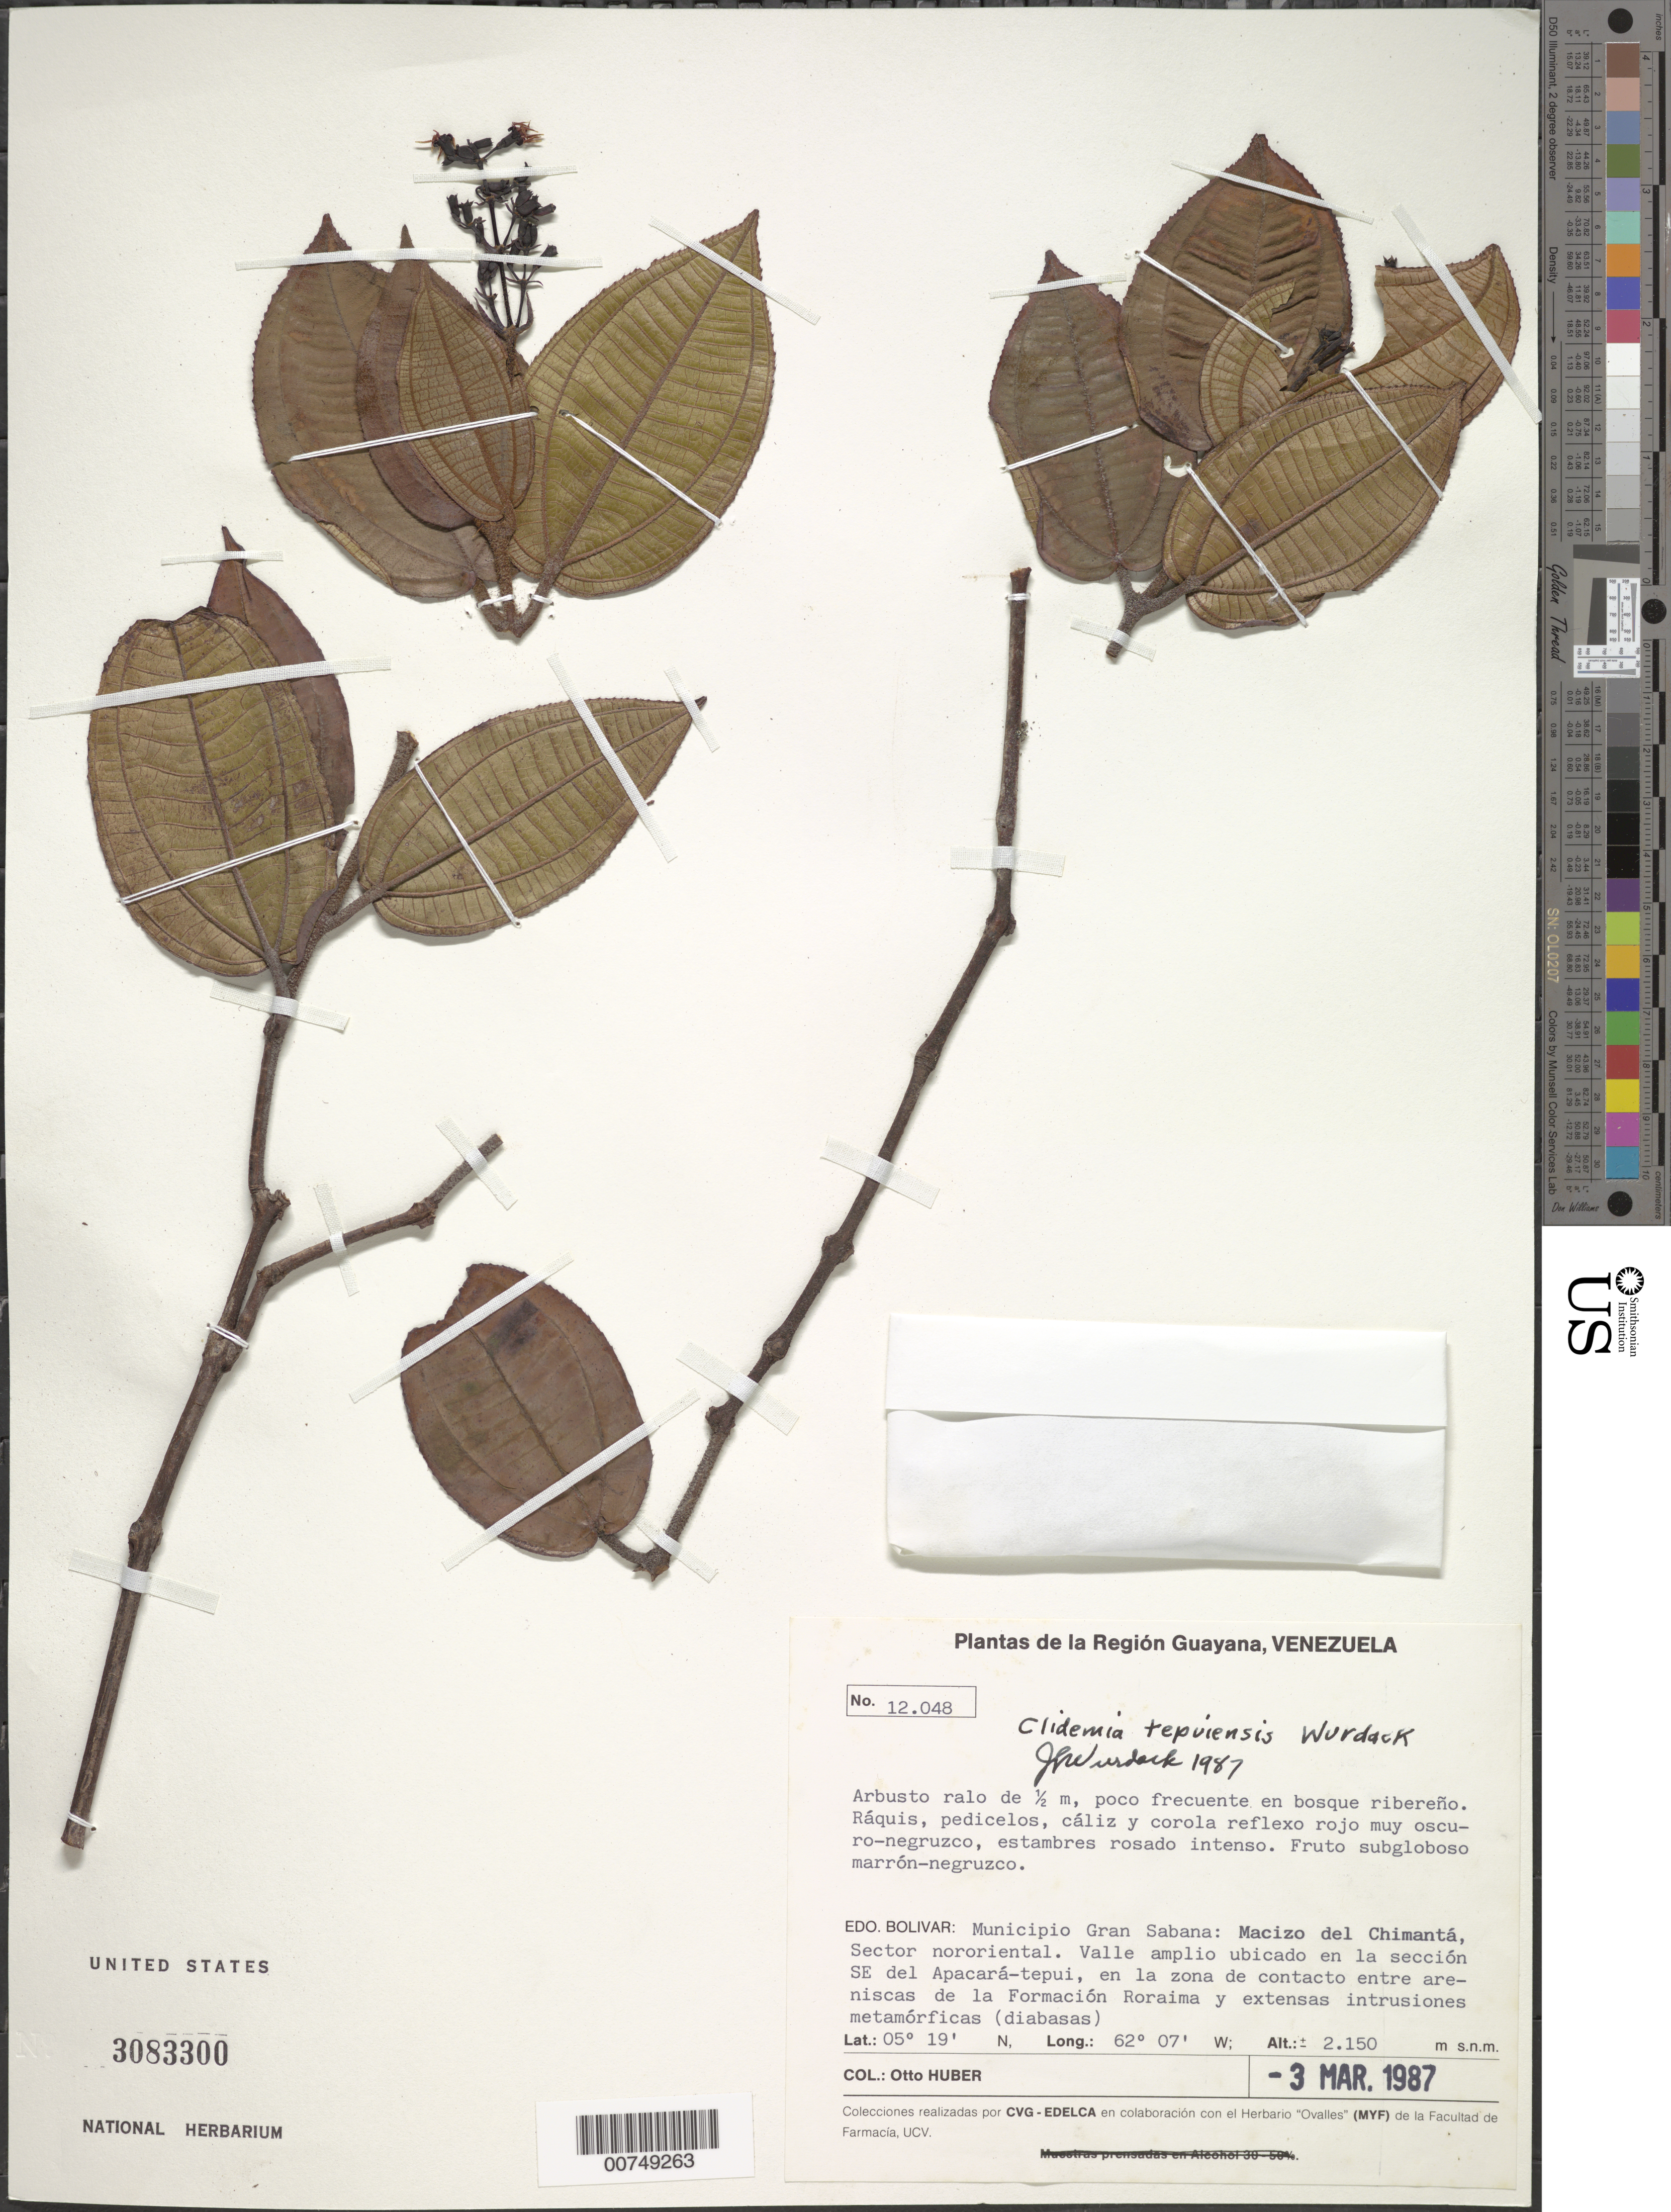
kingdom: Plantae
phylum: Tracheophyta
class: Magnoliopsida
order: Myrtales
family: Melastomataceae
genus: Clidemia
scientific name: Clidemia tepuiensis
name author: Wurdack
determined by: Wurdack, John J., (US), US (UNITED STATES)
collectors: O. Huber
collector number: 12048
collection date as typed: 3-Mar-87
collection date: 1987-03-03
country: Venezuela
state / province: Bolívar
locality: Mun. Gran Sabana, Macizo del Chimantá, sector nororiental, sección SE del Apacará-tepuí, en la zona de contacto entre areniscas de la Formación Roraima y extensas intrusiones metamór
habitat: Valle amplio ubicado; bosque ribereno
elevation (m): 2150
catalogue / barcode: US 3083300